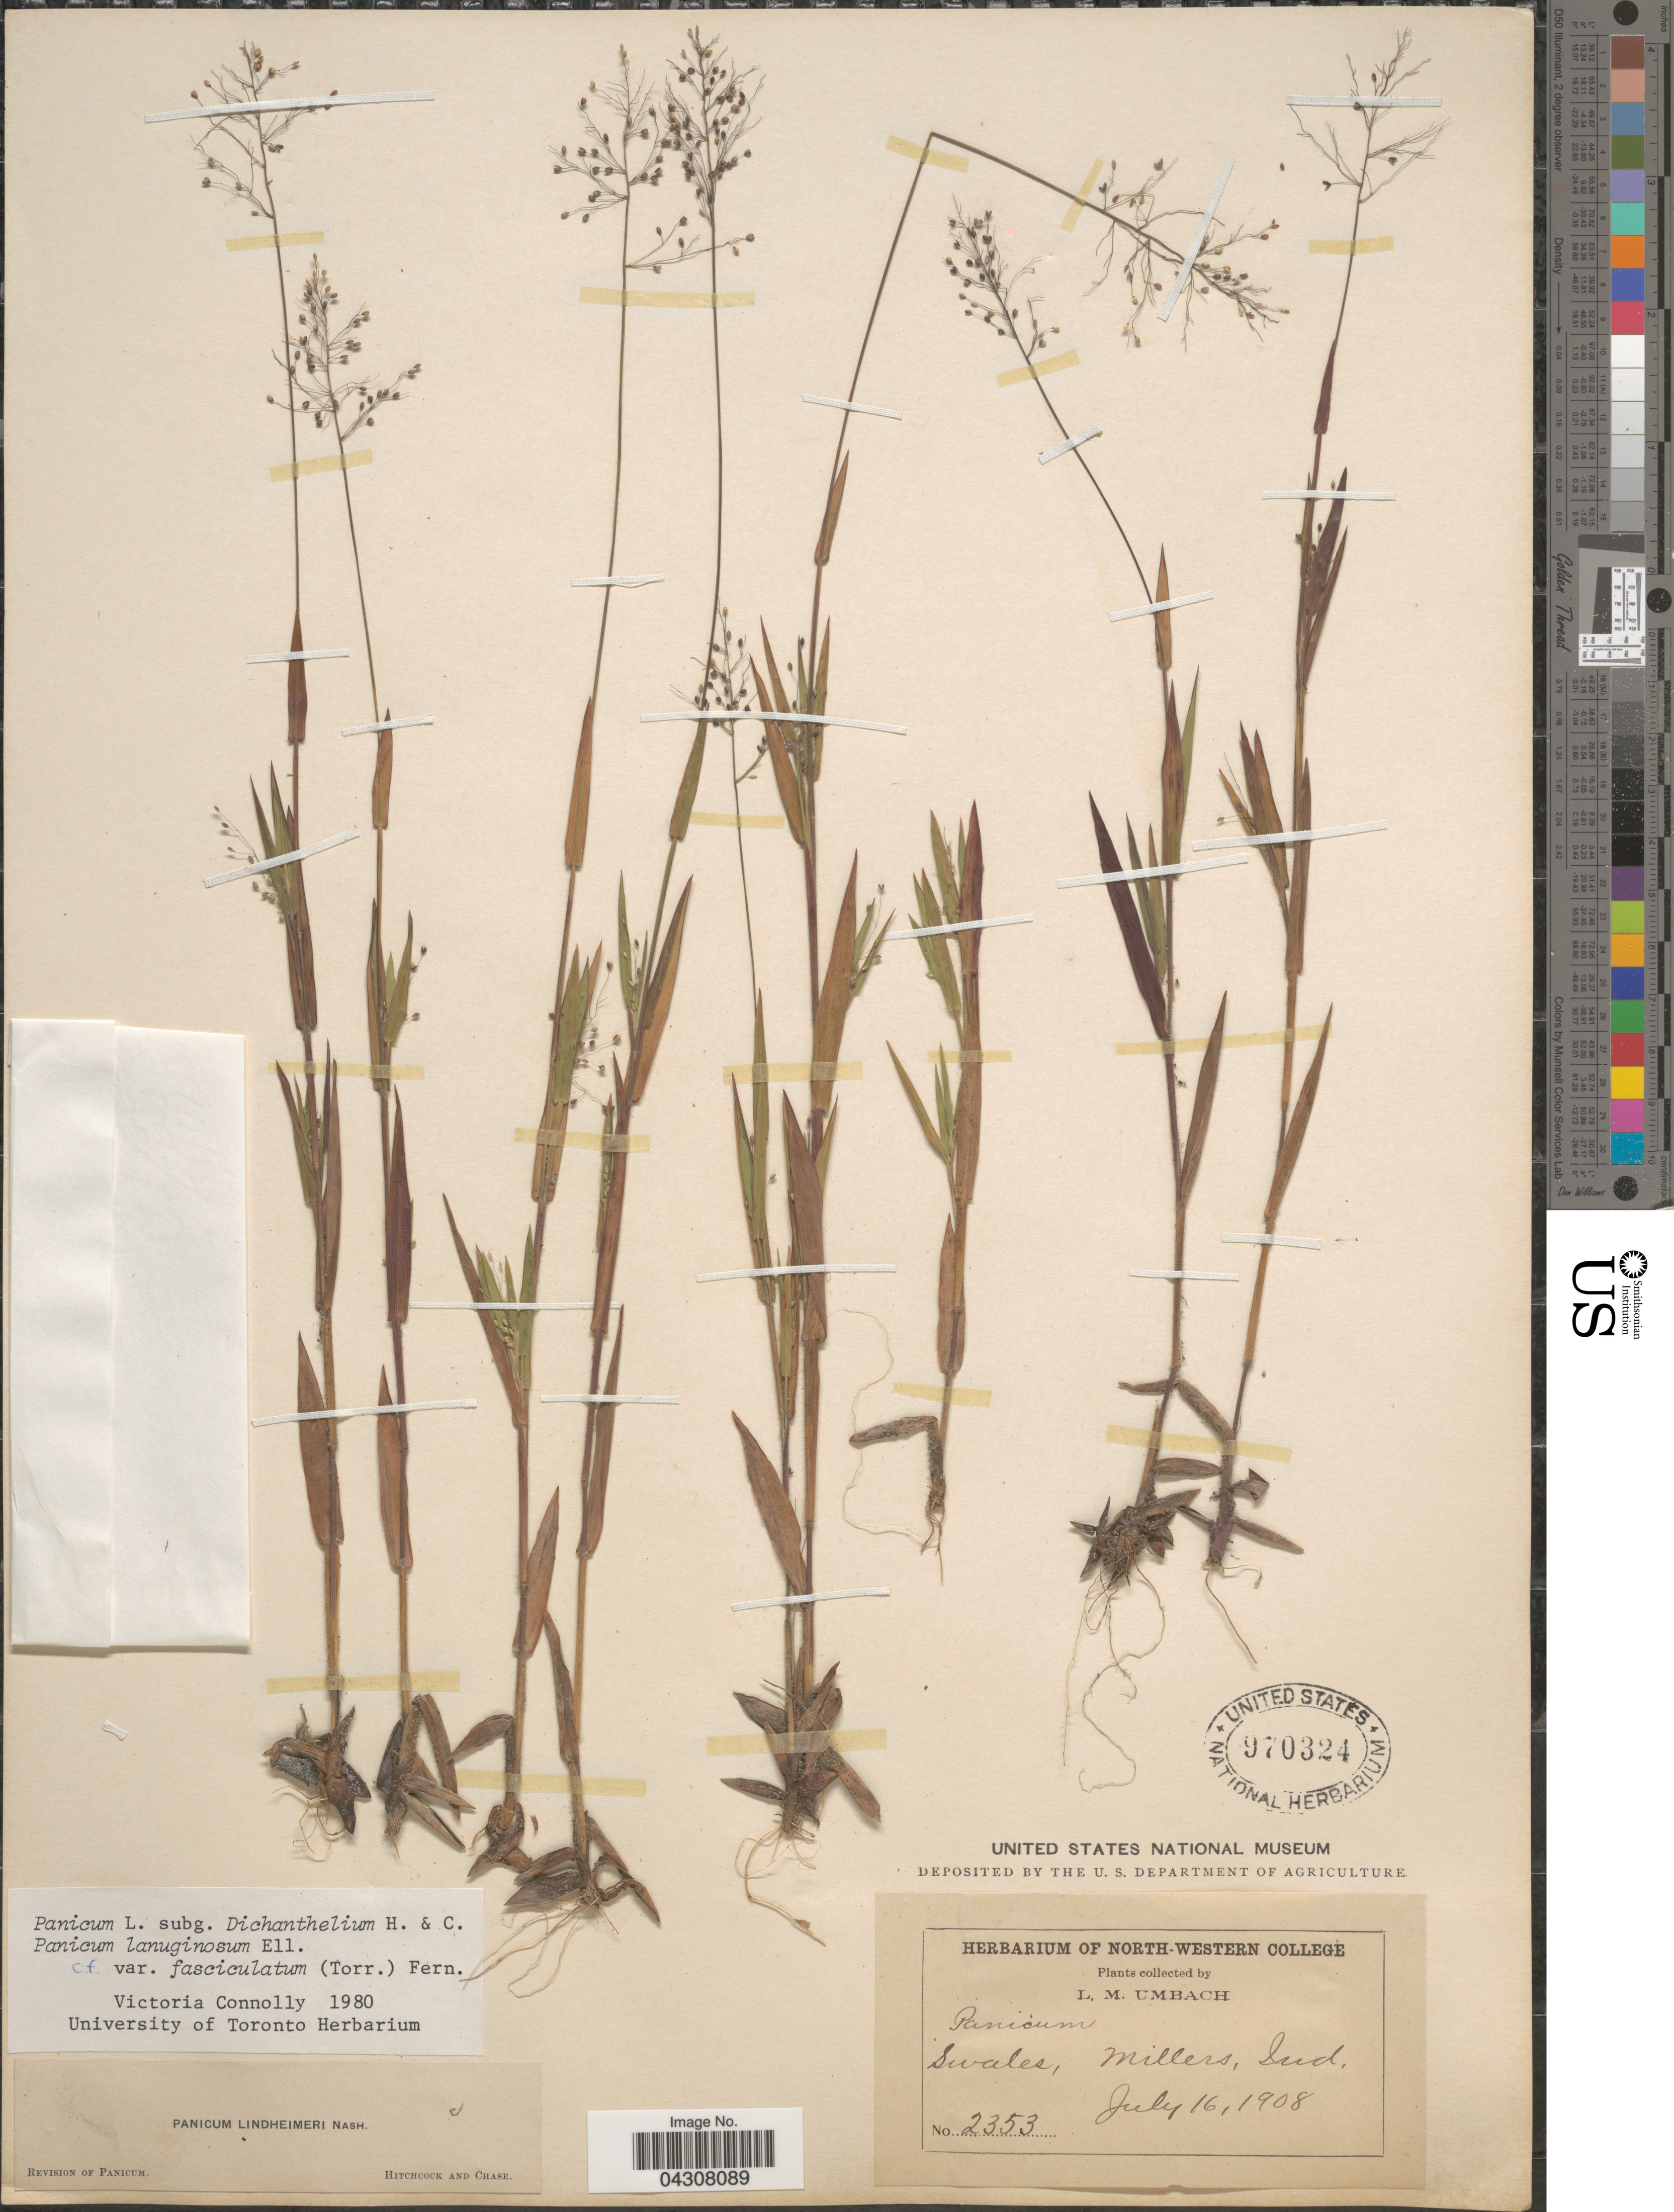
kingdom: Plantae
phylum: Tracheophyta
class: Liliopsida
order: Poales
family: Poaceae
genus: Dichanthelium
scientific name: Dichanthelium acuminatum var. acuminatum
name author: (Sw.) Gould & C.A. Clark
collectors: L. M. Umbach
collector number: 2353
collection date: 1908-07-16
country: United States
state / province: Indiana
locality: Swales, Millers.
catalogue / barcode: US 970324